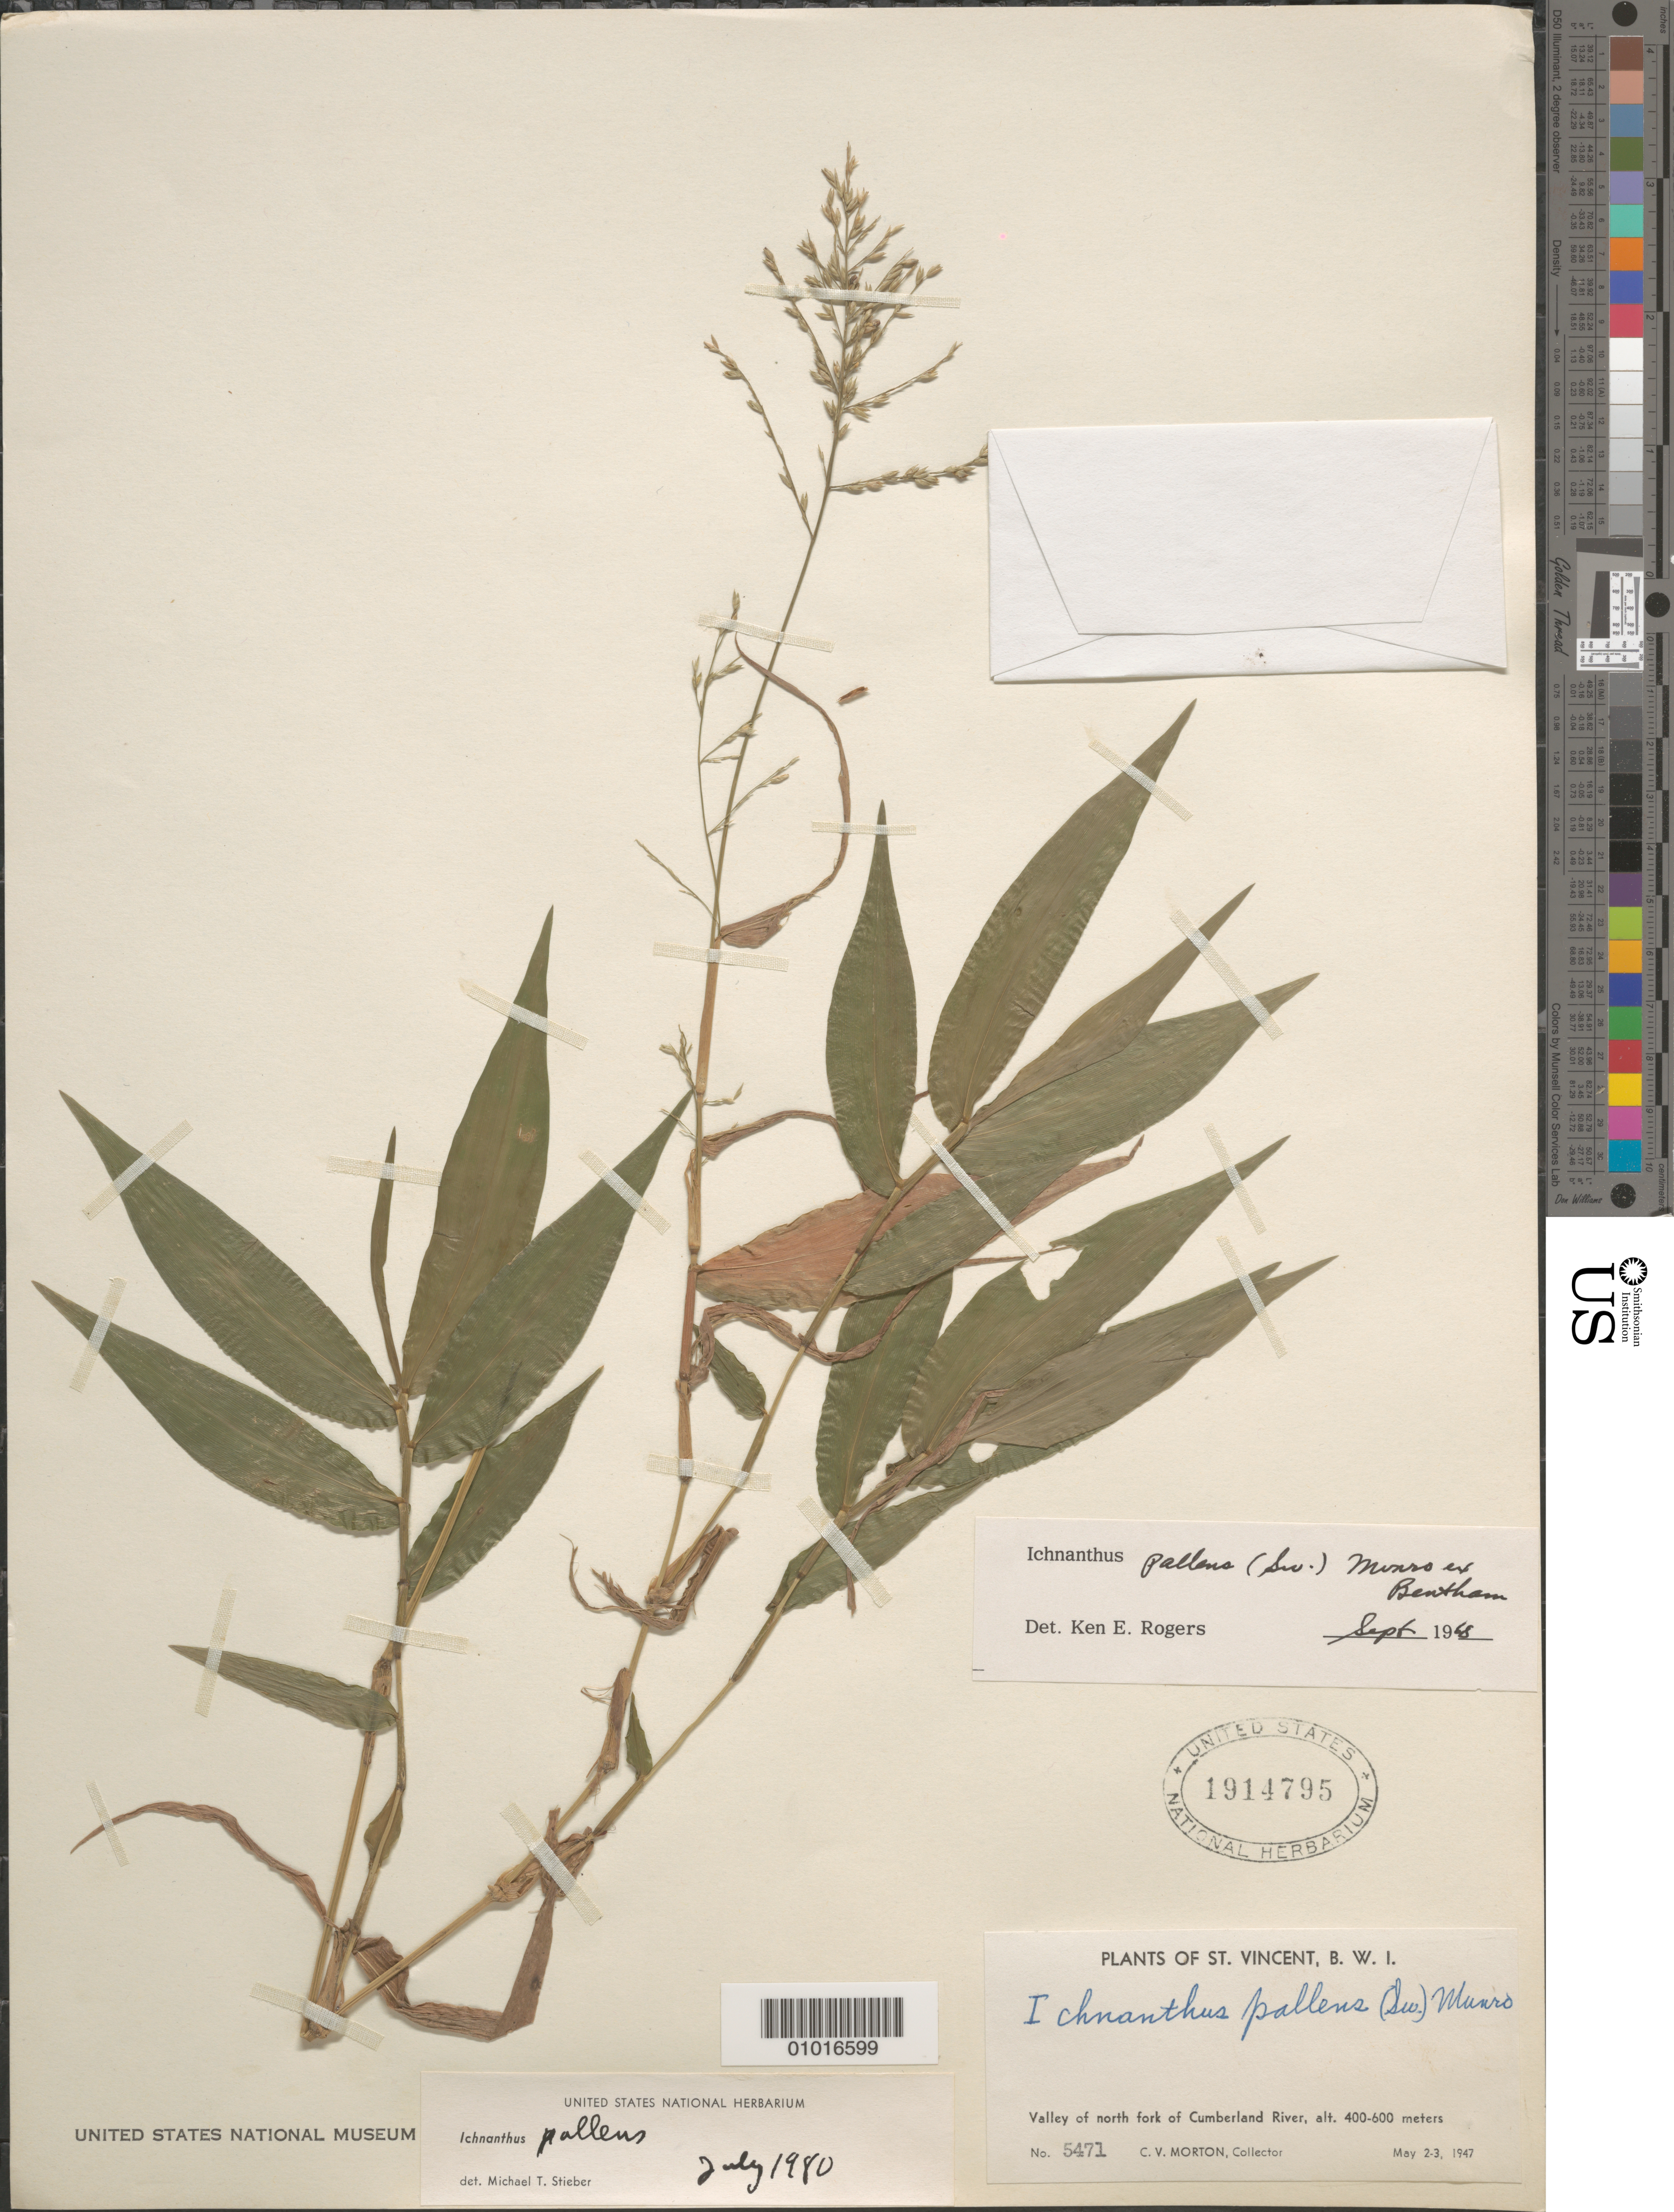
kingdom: Plantae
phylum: Tracheophyta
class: Liliopsida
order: Poales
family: Poaceae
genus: Ichnanthus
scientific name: Ichnanthus pallens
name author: (Sw.) Munro ex Benth.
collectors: C. V. Morton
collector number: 5471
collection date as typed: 23 May 1947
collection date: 1947-05-23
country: St. Vincent - Grenadines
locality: Valley of North Fork of Cumberland River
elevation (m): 400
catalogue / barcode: US 1914795